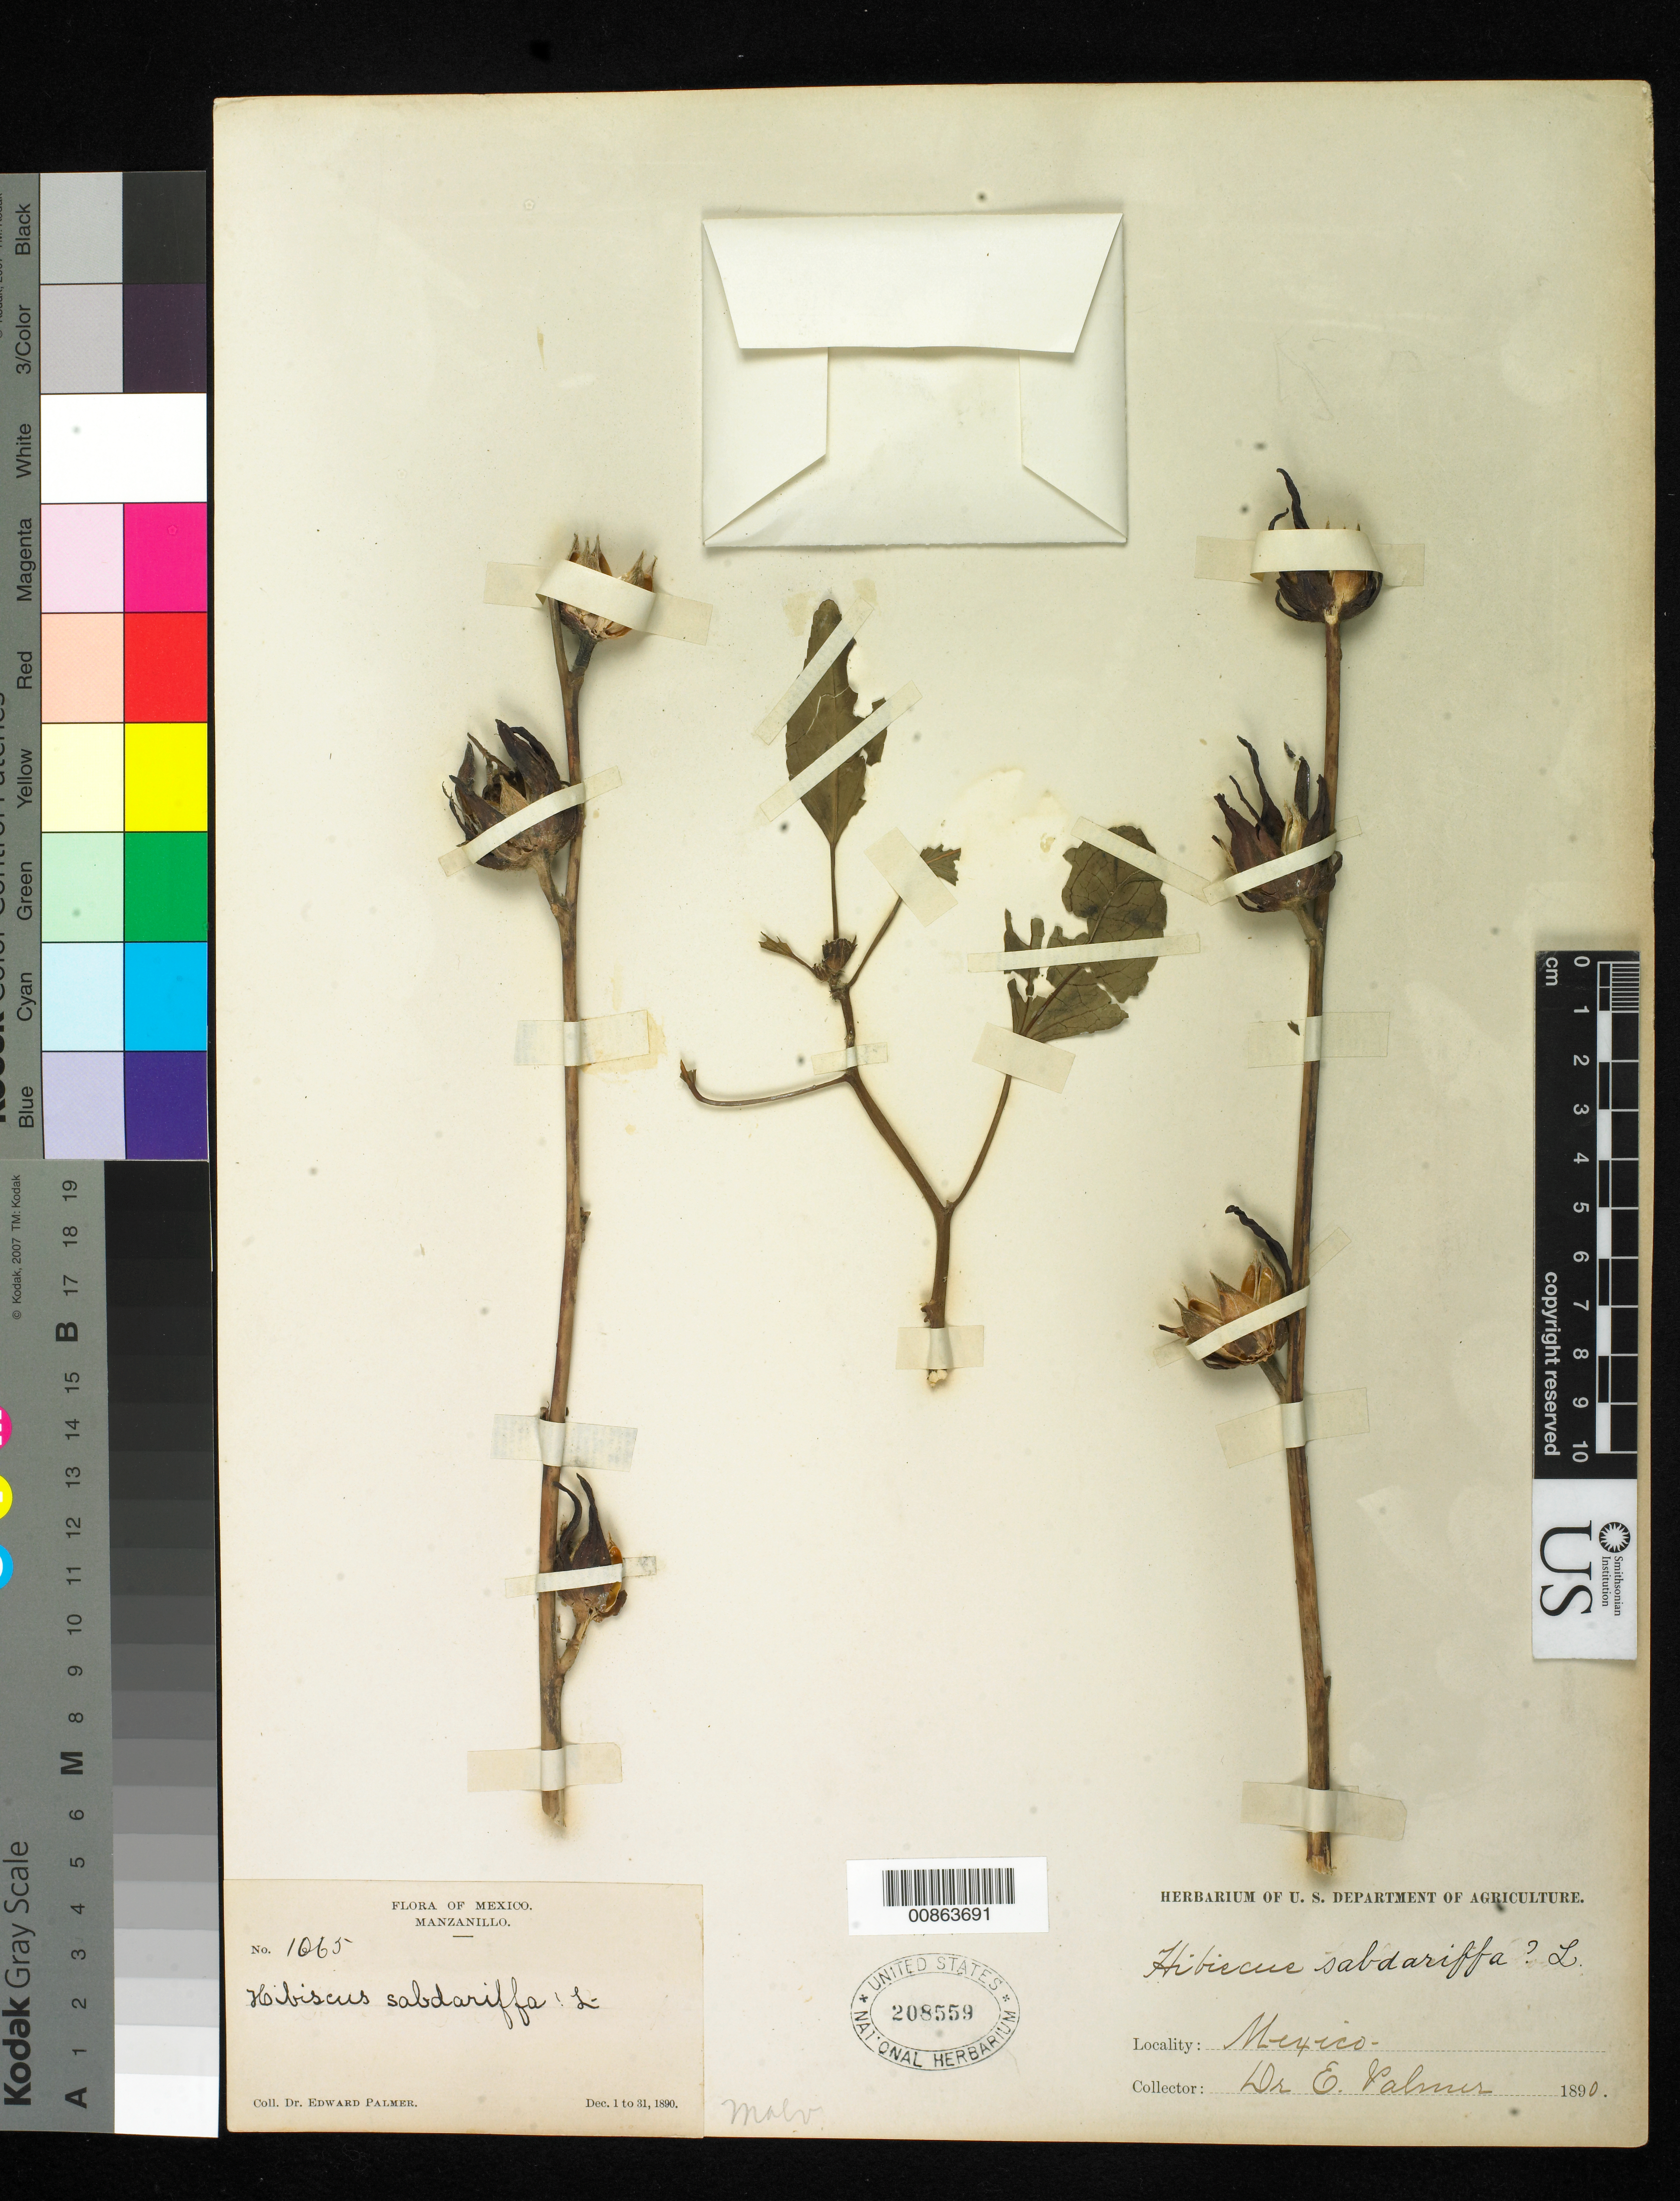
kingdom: Plantae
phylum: Tracheophyta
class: Magnoliopsida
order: Malvales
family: Malvaceae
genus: Sabdariffa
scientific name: Sabdariffa gossypiifolia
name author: (Mill.) M.M. Hanes & R.L. Barrett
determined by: Dorr, Laurence J., Curator (BOT), Smithsonian Institution - National Museum of Natural History (UNITED STATES)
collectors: E. Palmer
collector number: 1065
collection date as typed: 01 Dec 1890 to 31 Dec 1890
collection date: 1890-12-01/1890-12-31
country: Mexico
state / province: Colima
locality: Manzanillo, Colima.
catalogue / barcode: US 208559